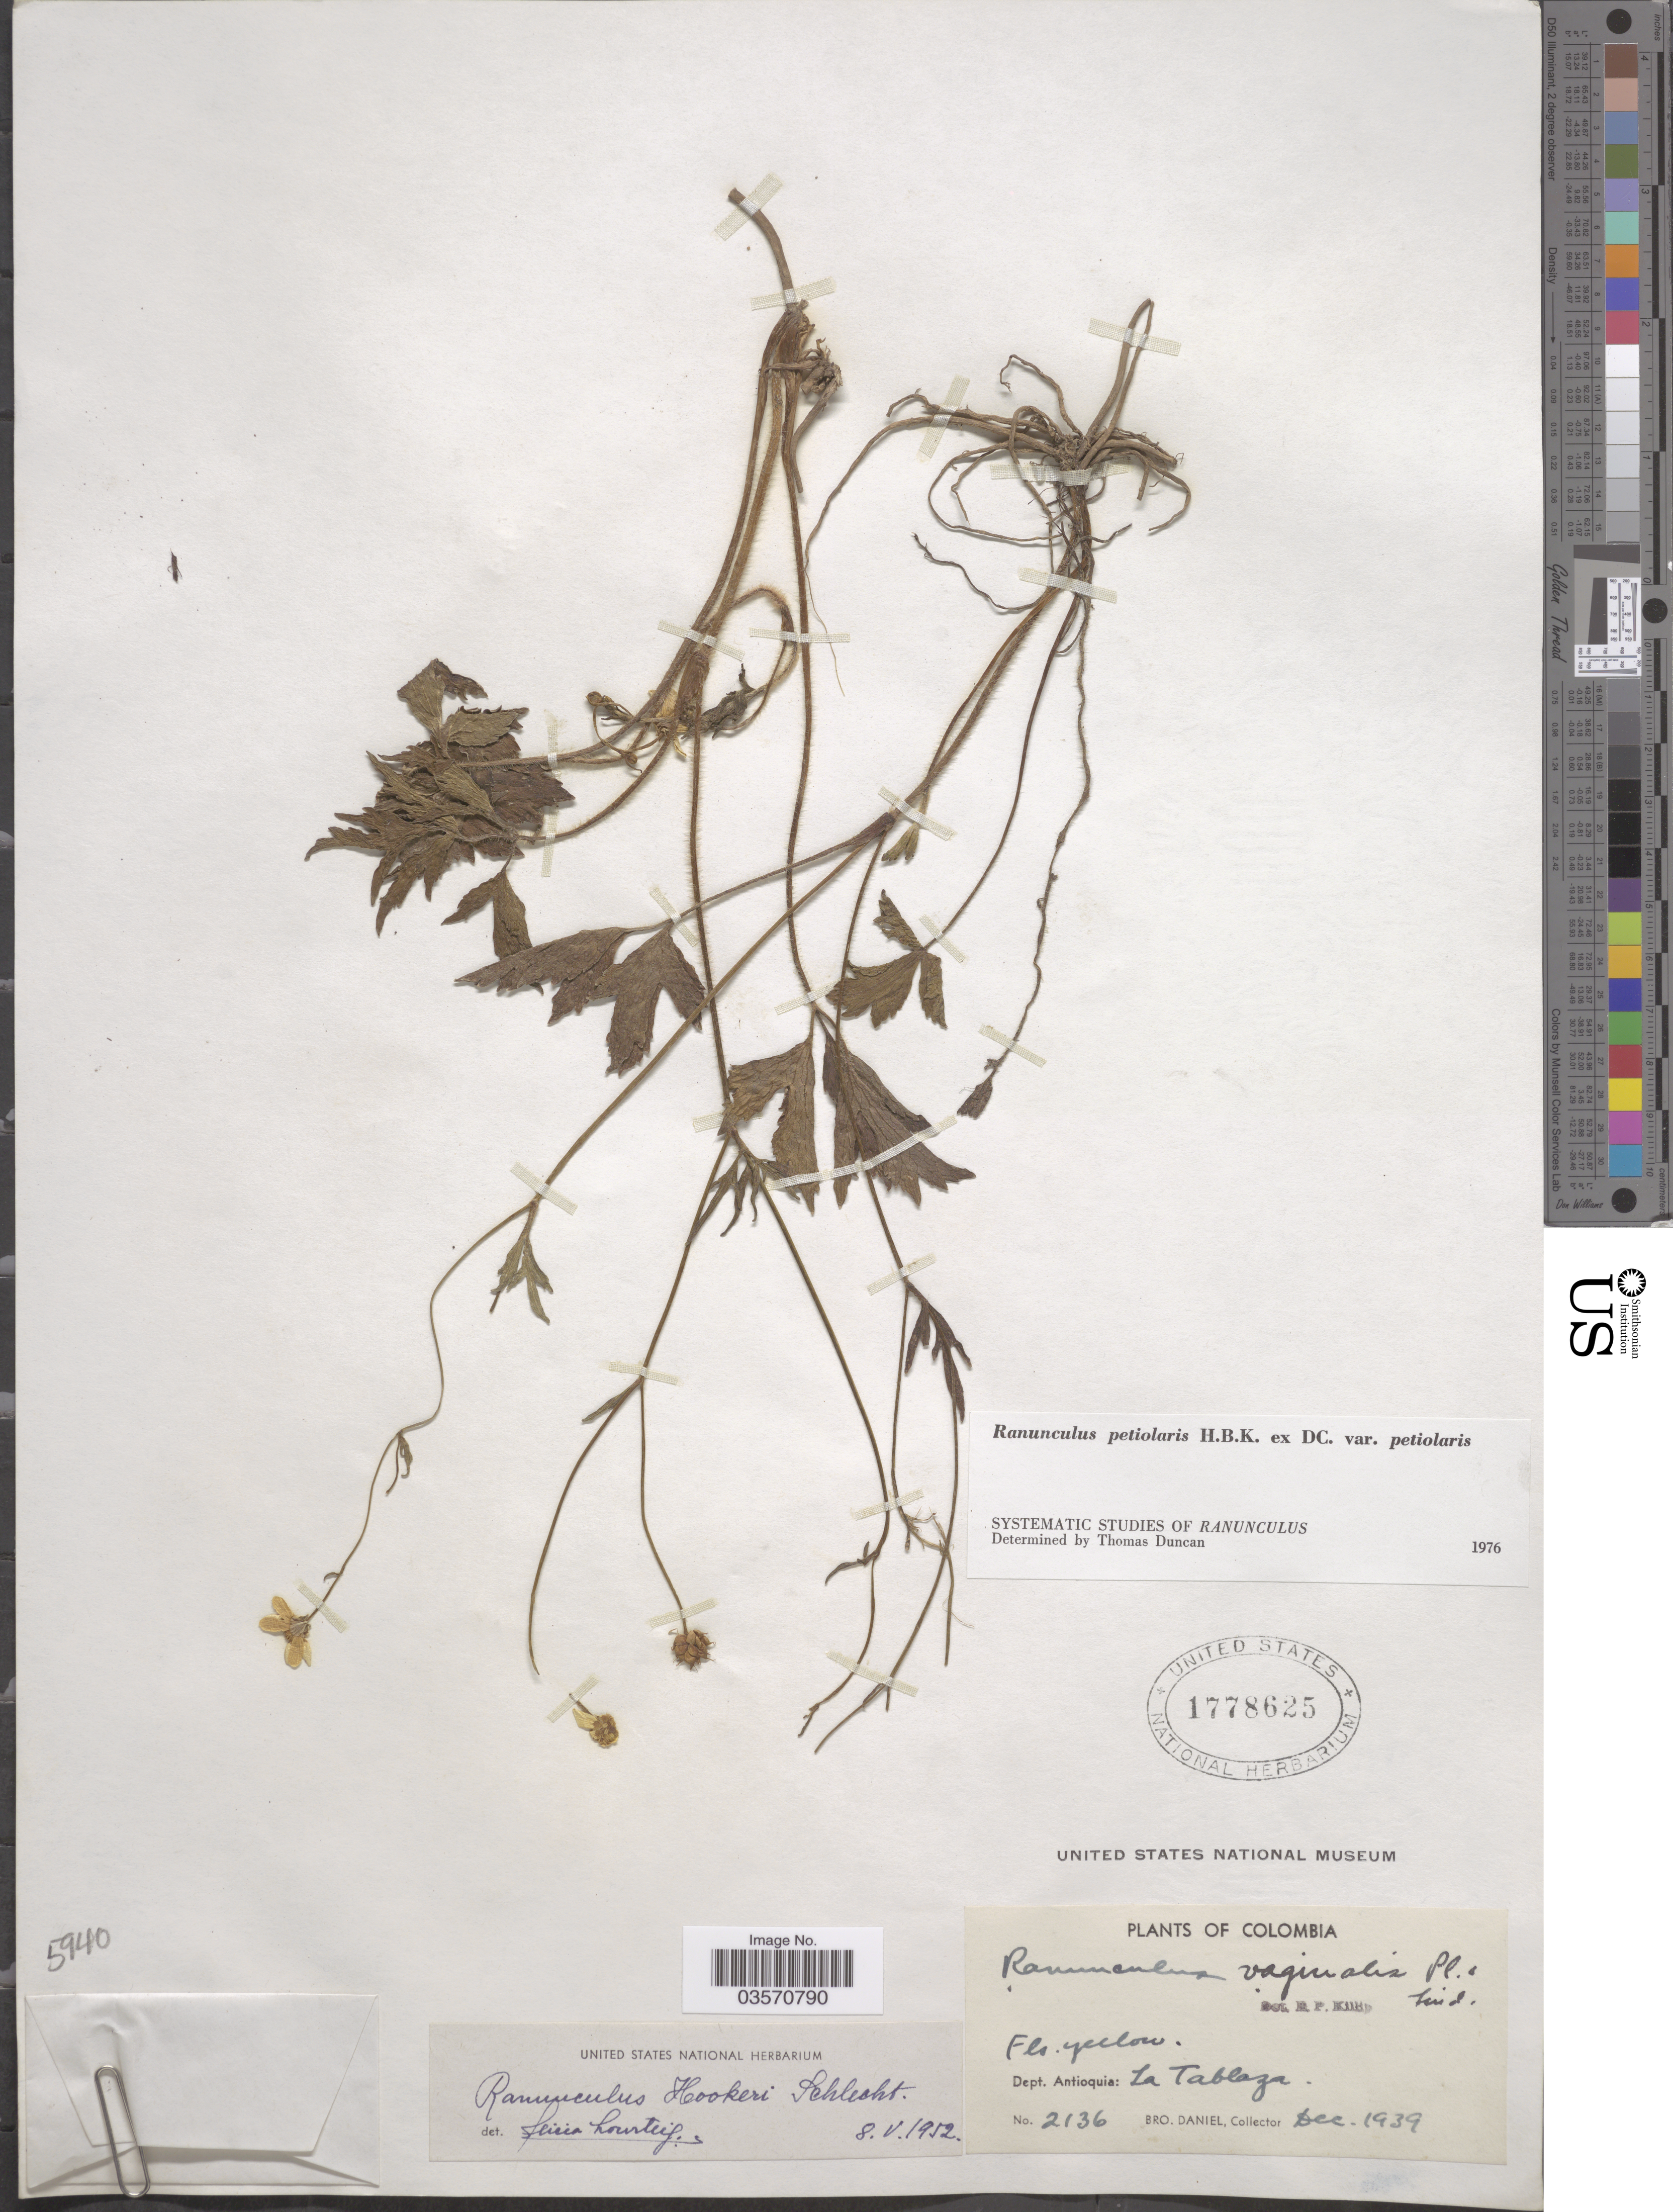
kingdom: Plantae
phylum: Tracheophyta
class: Magnoliopsida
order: Ranunculales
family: Ranunculaceae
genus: Ranunculus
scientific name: Ranunculus petiolaris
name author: Kunth ex DC.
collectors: Bro. Daniel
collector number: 2136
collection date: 1939-12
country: Colombia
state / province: Antioquia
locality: Dept. Antioquia: La Tablaza.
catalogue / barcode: US 1778625